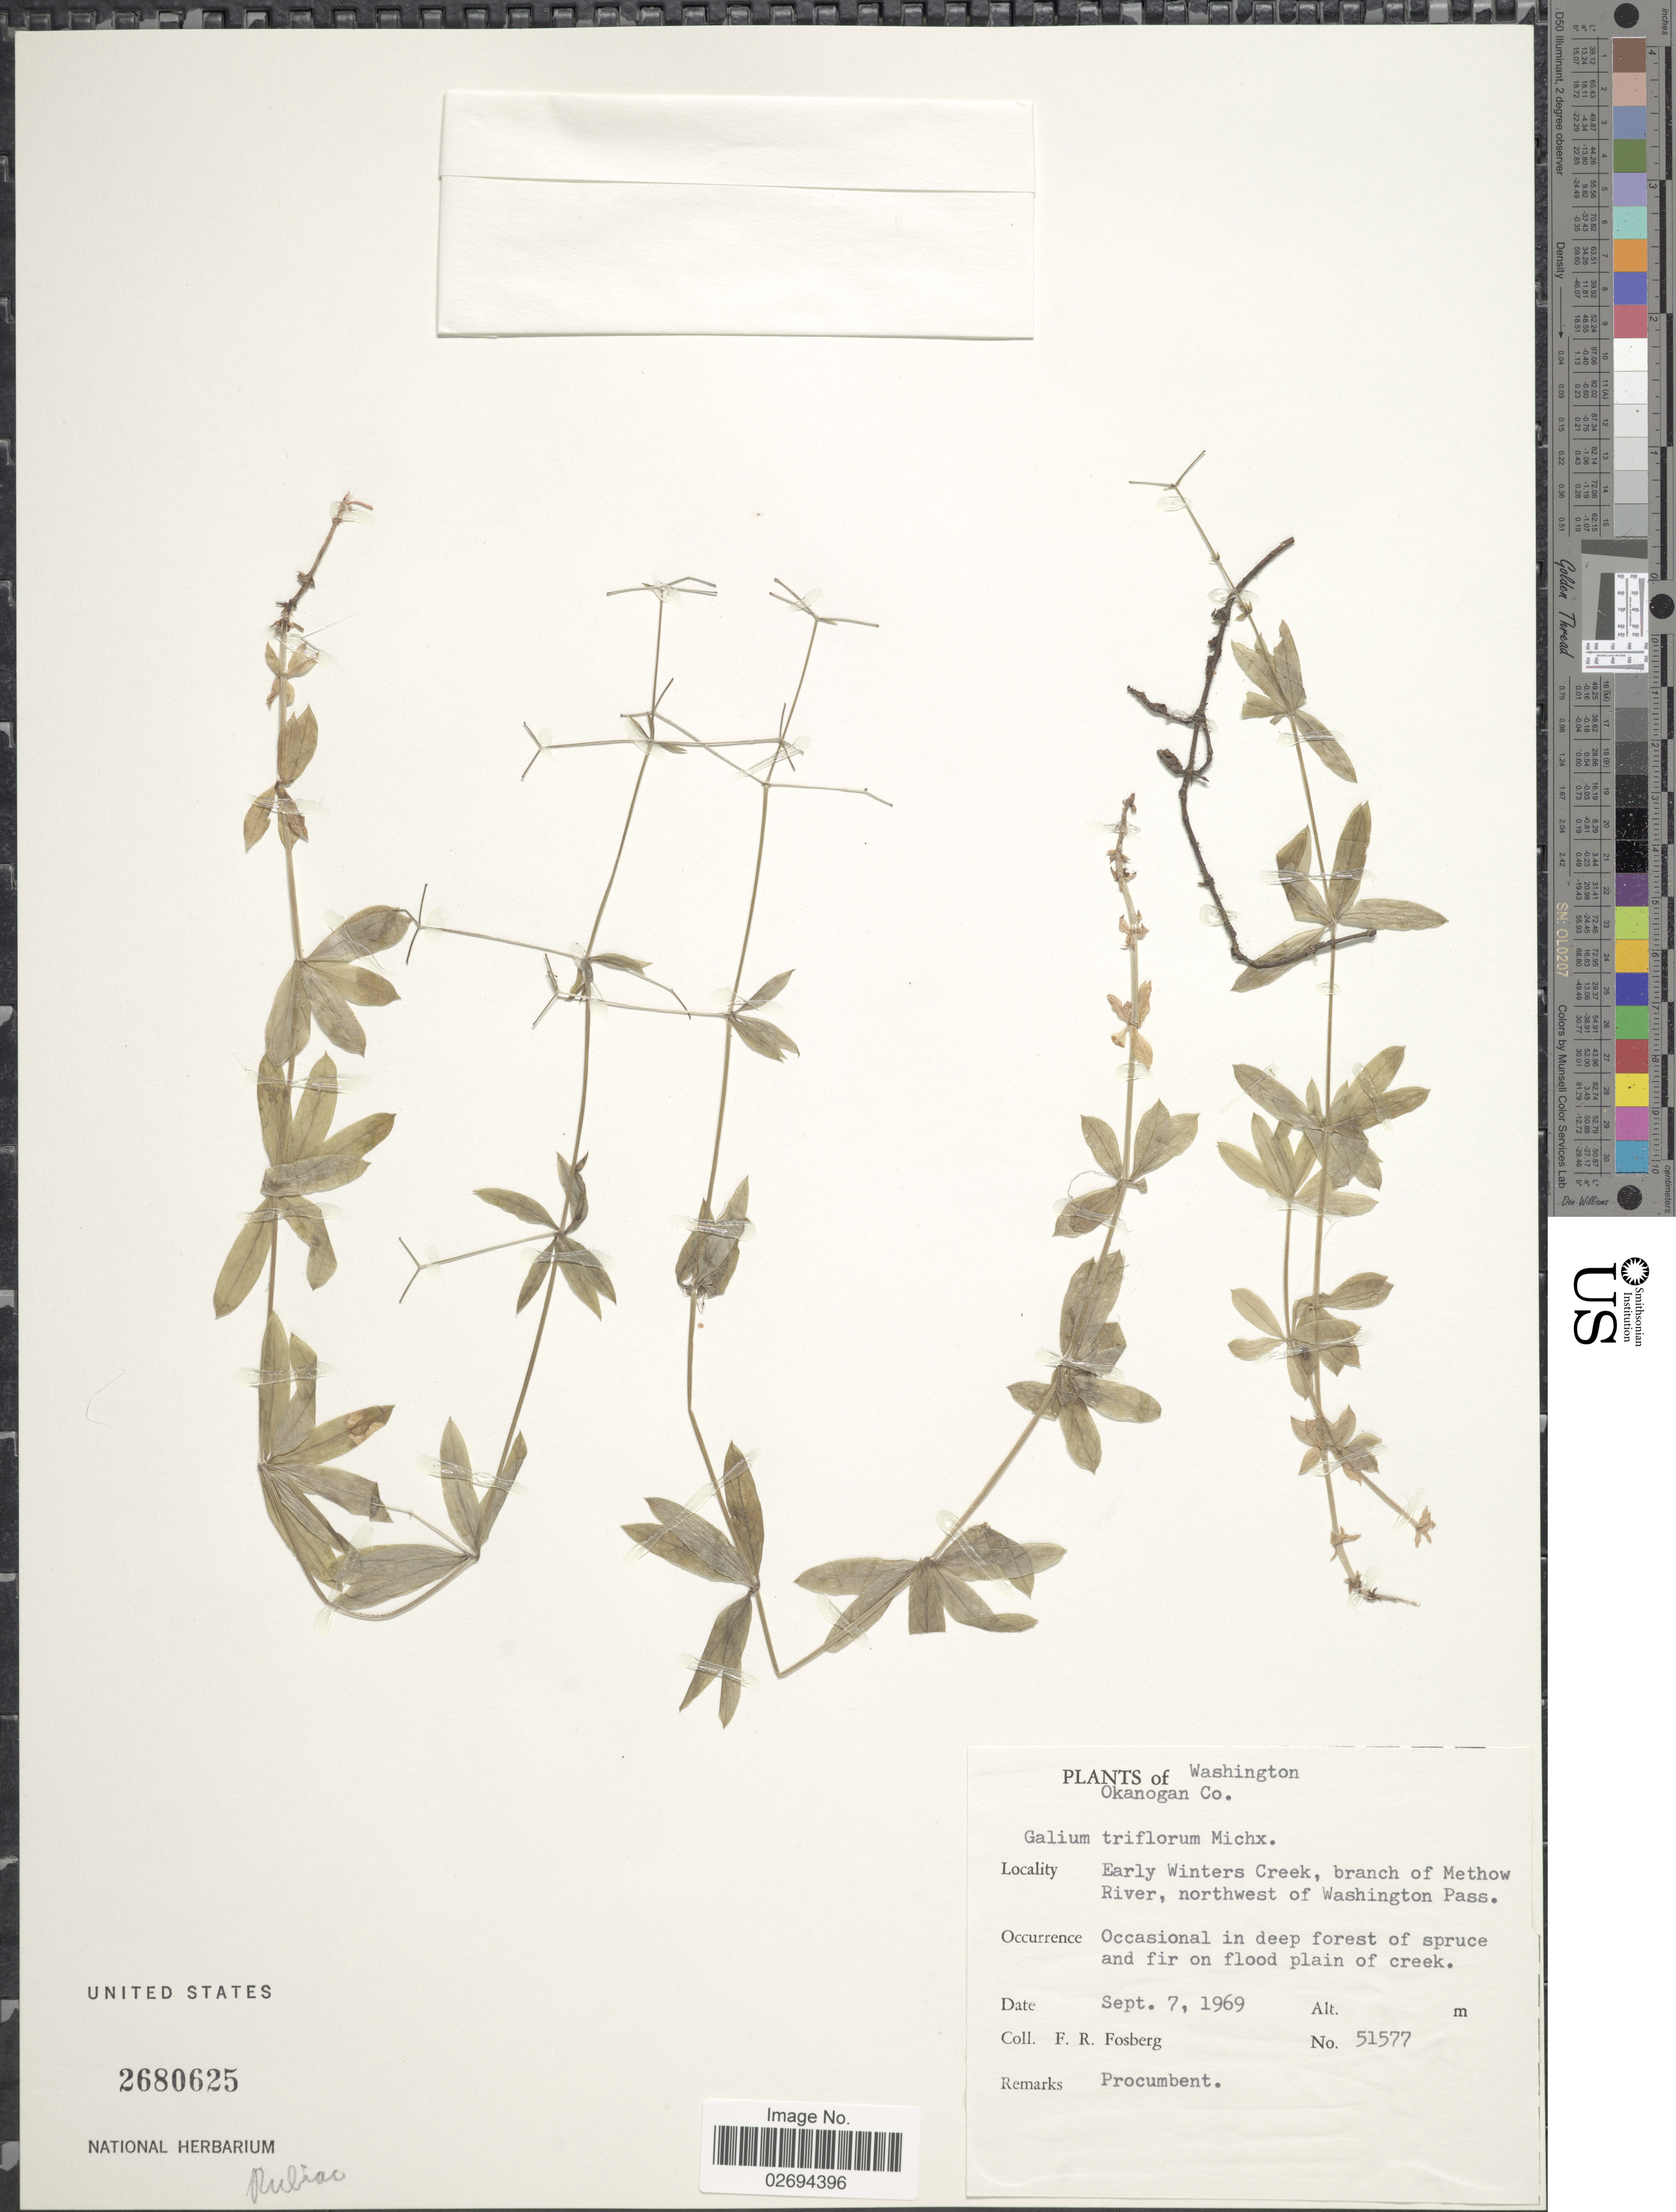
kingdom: Plantae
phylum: Tracheophyta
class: Magnoliopsida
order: Gentianales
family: Rubiaceae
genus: Galium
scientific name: Galium triflorum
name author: Michx.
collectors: F. R. Fosberg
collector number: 51577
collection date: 1969-09-07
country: United States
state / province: Washington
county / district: Okanogan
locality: Okanogan Co. Early Winters Creek, branch of Methow River, northwest of Washington Pass.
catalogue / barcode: US 2680625